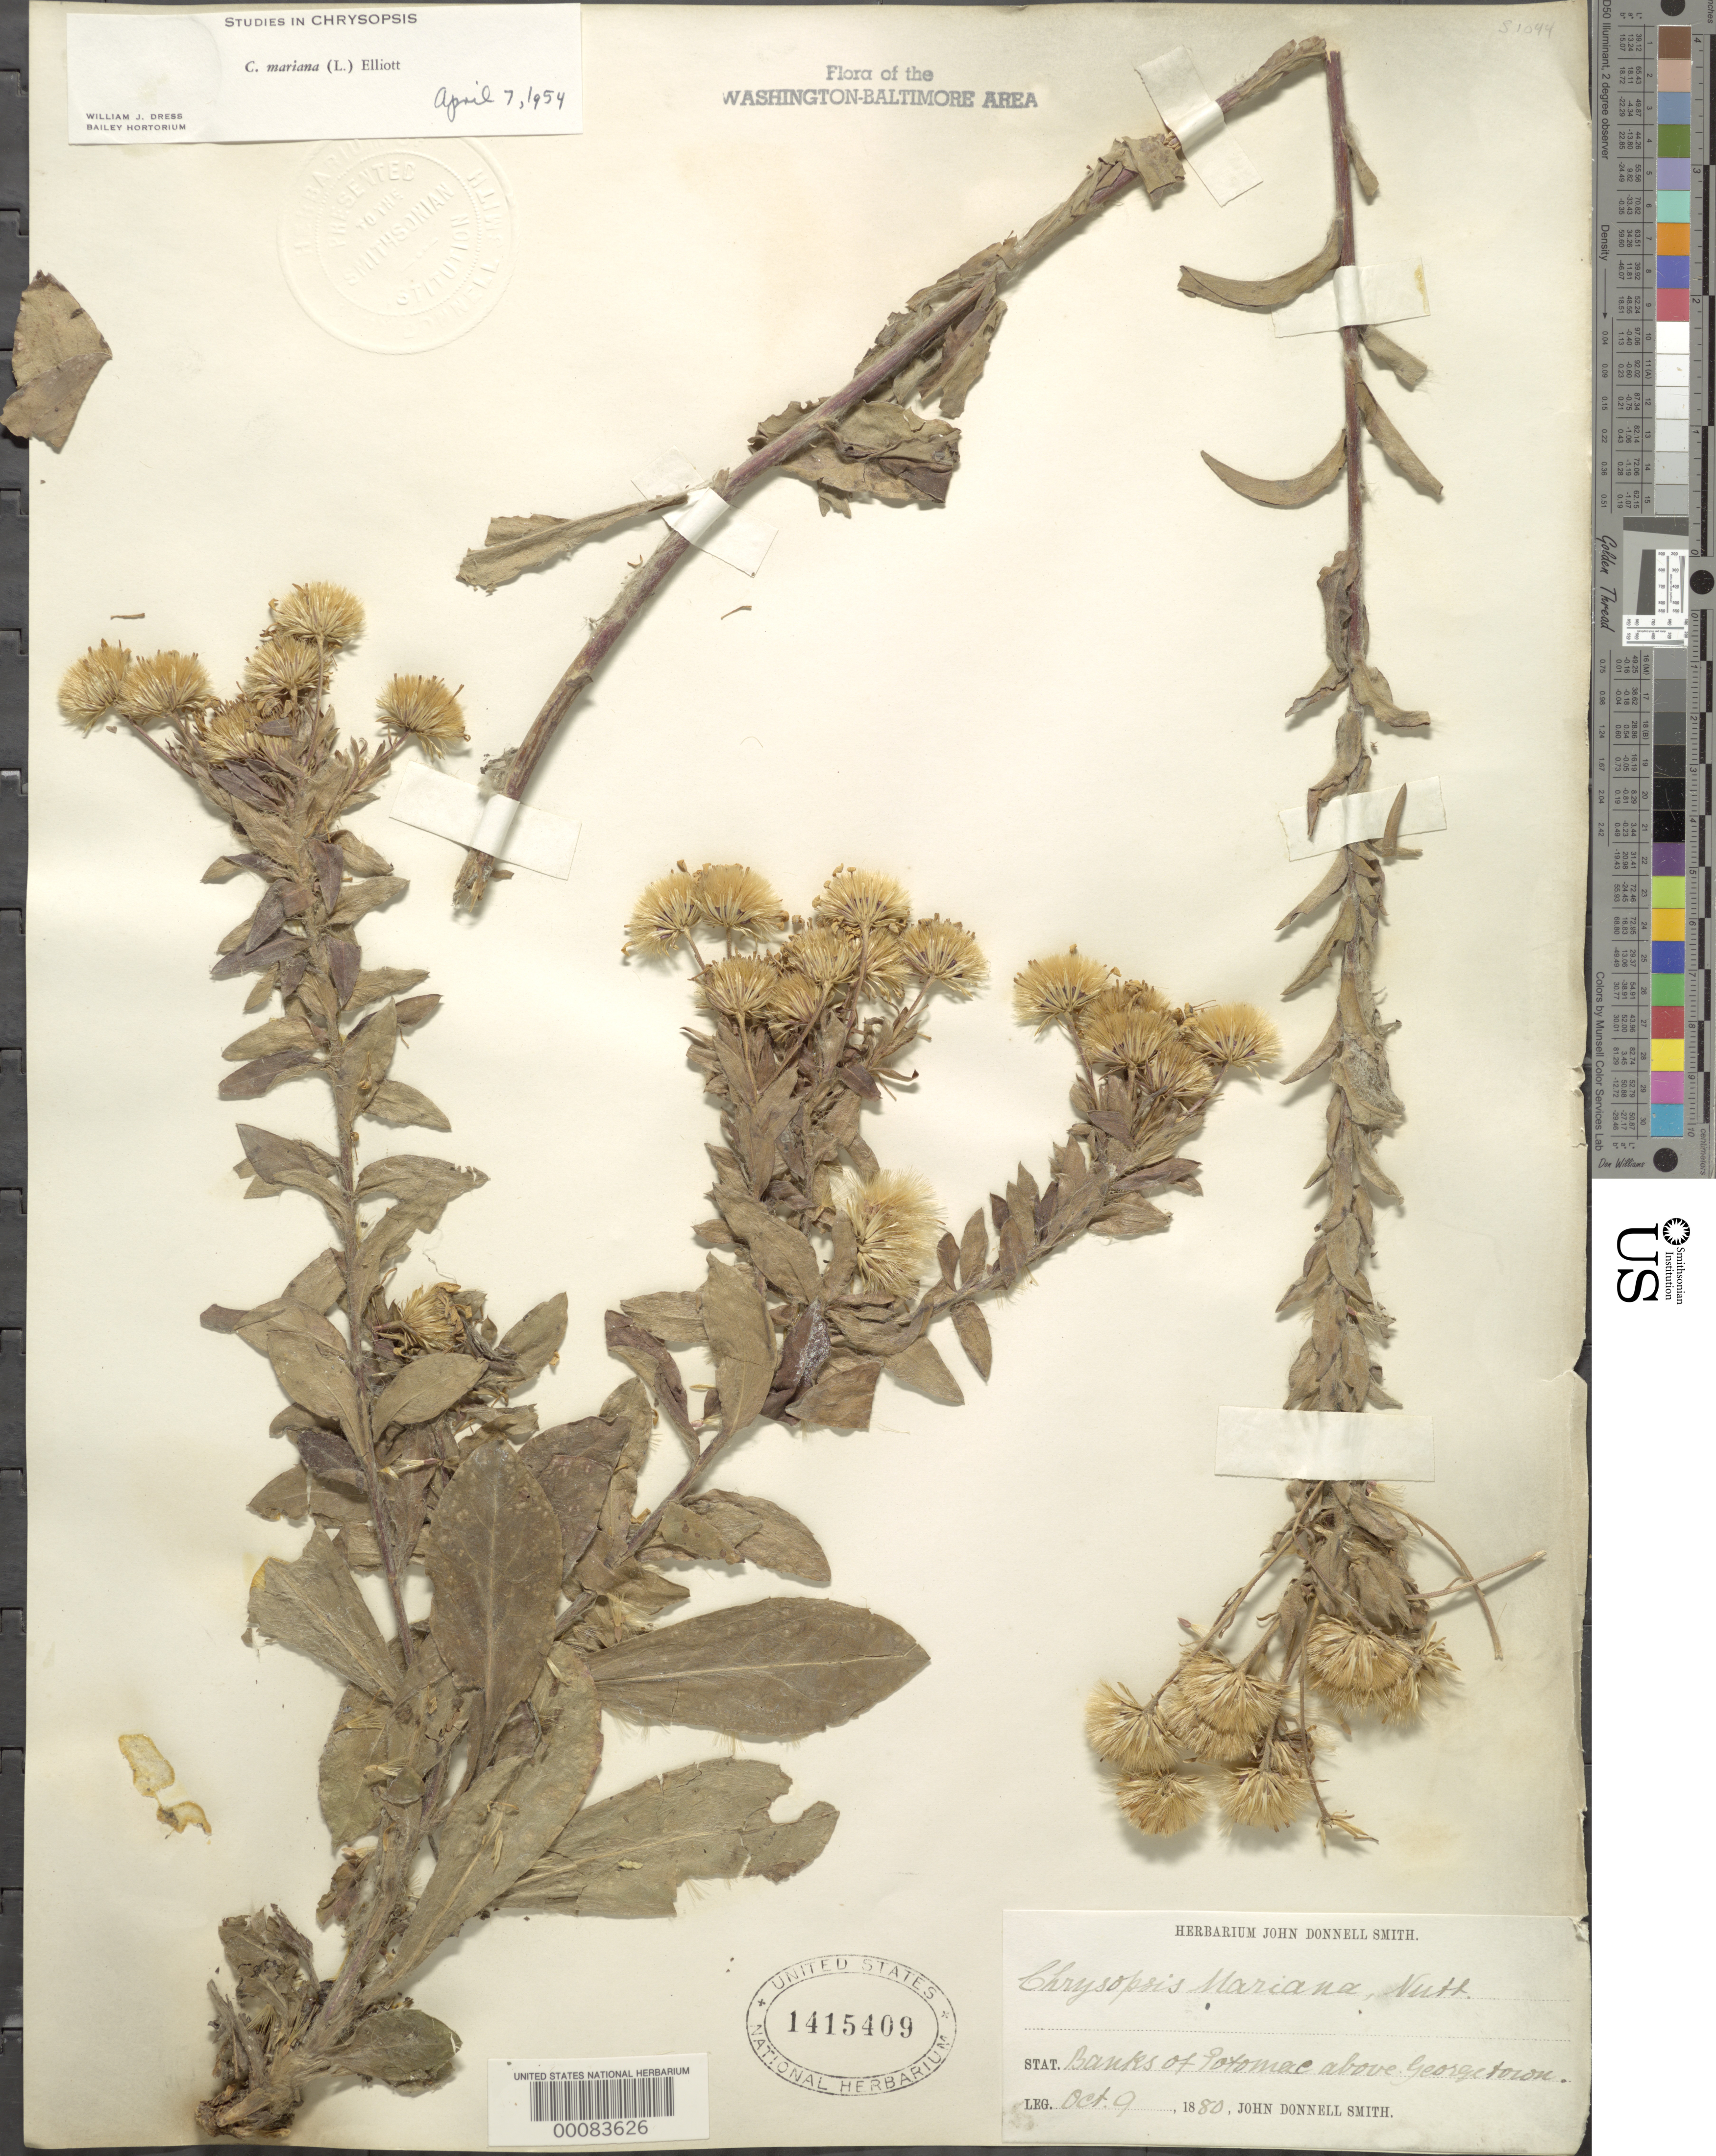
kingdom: Plantae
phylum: Tracheophyta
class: Magnoliopsida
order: Asterales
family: Asteraceae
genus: Chrysopsis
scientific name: Chrysopsis mariana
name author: (L.) Elliott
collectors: J. Donnell Smith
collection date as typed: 09 Oct 1880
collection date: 1880-10-09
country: United States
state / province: District of Columbia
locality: Potomac bank above Georgetown C. & O. Canal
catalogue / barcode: US 1415409